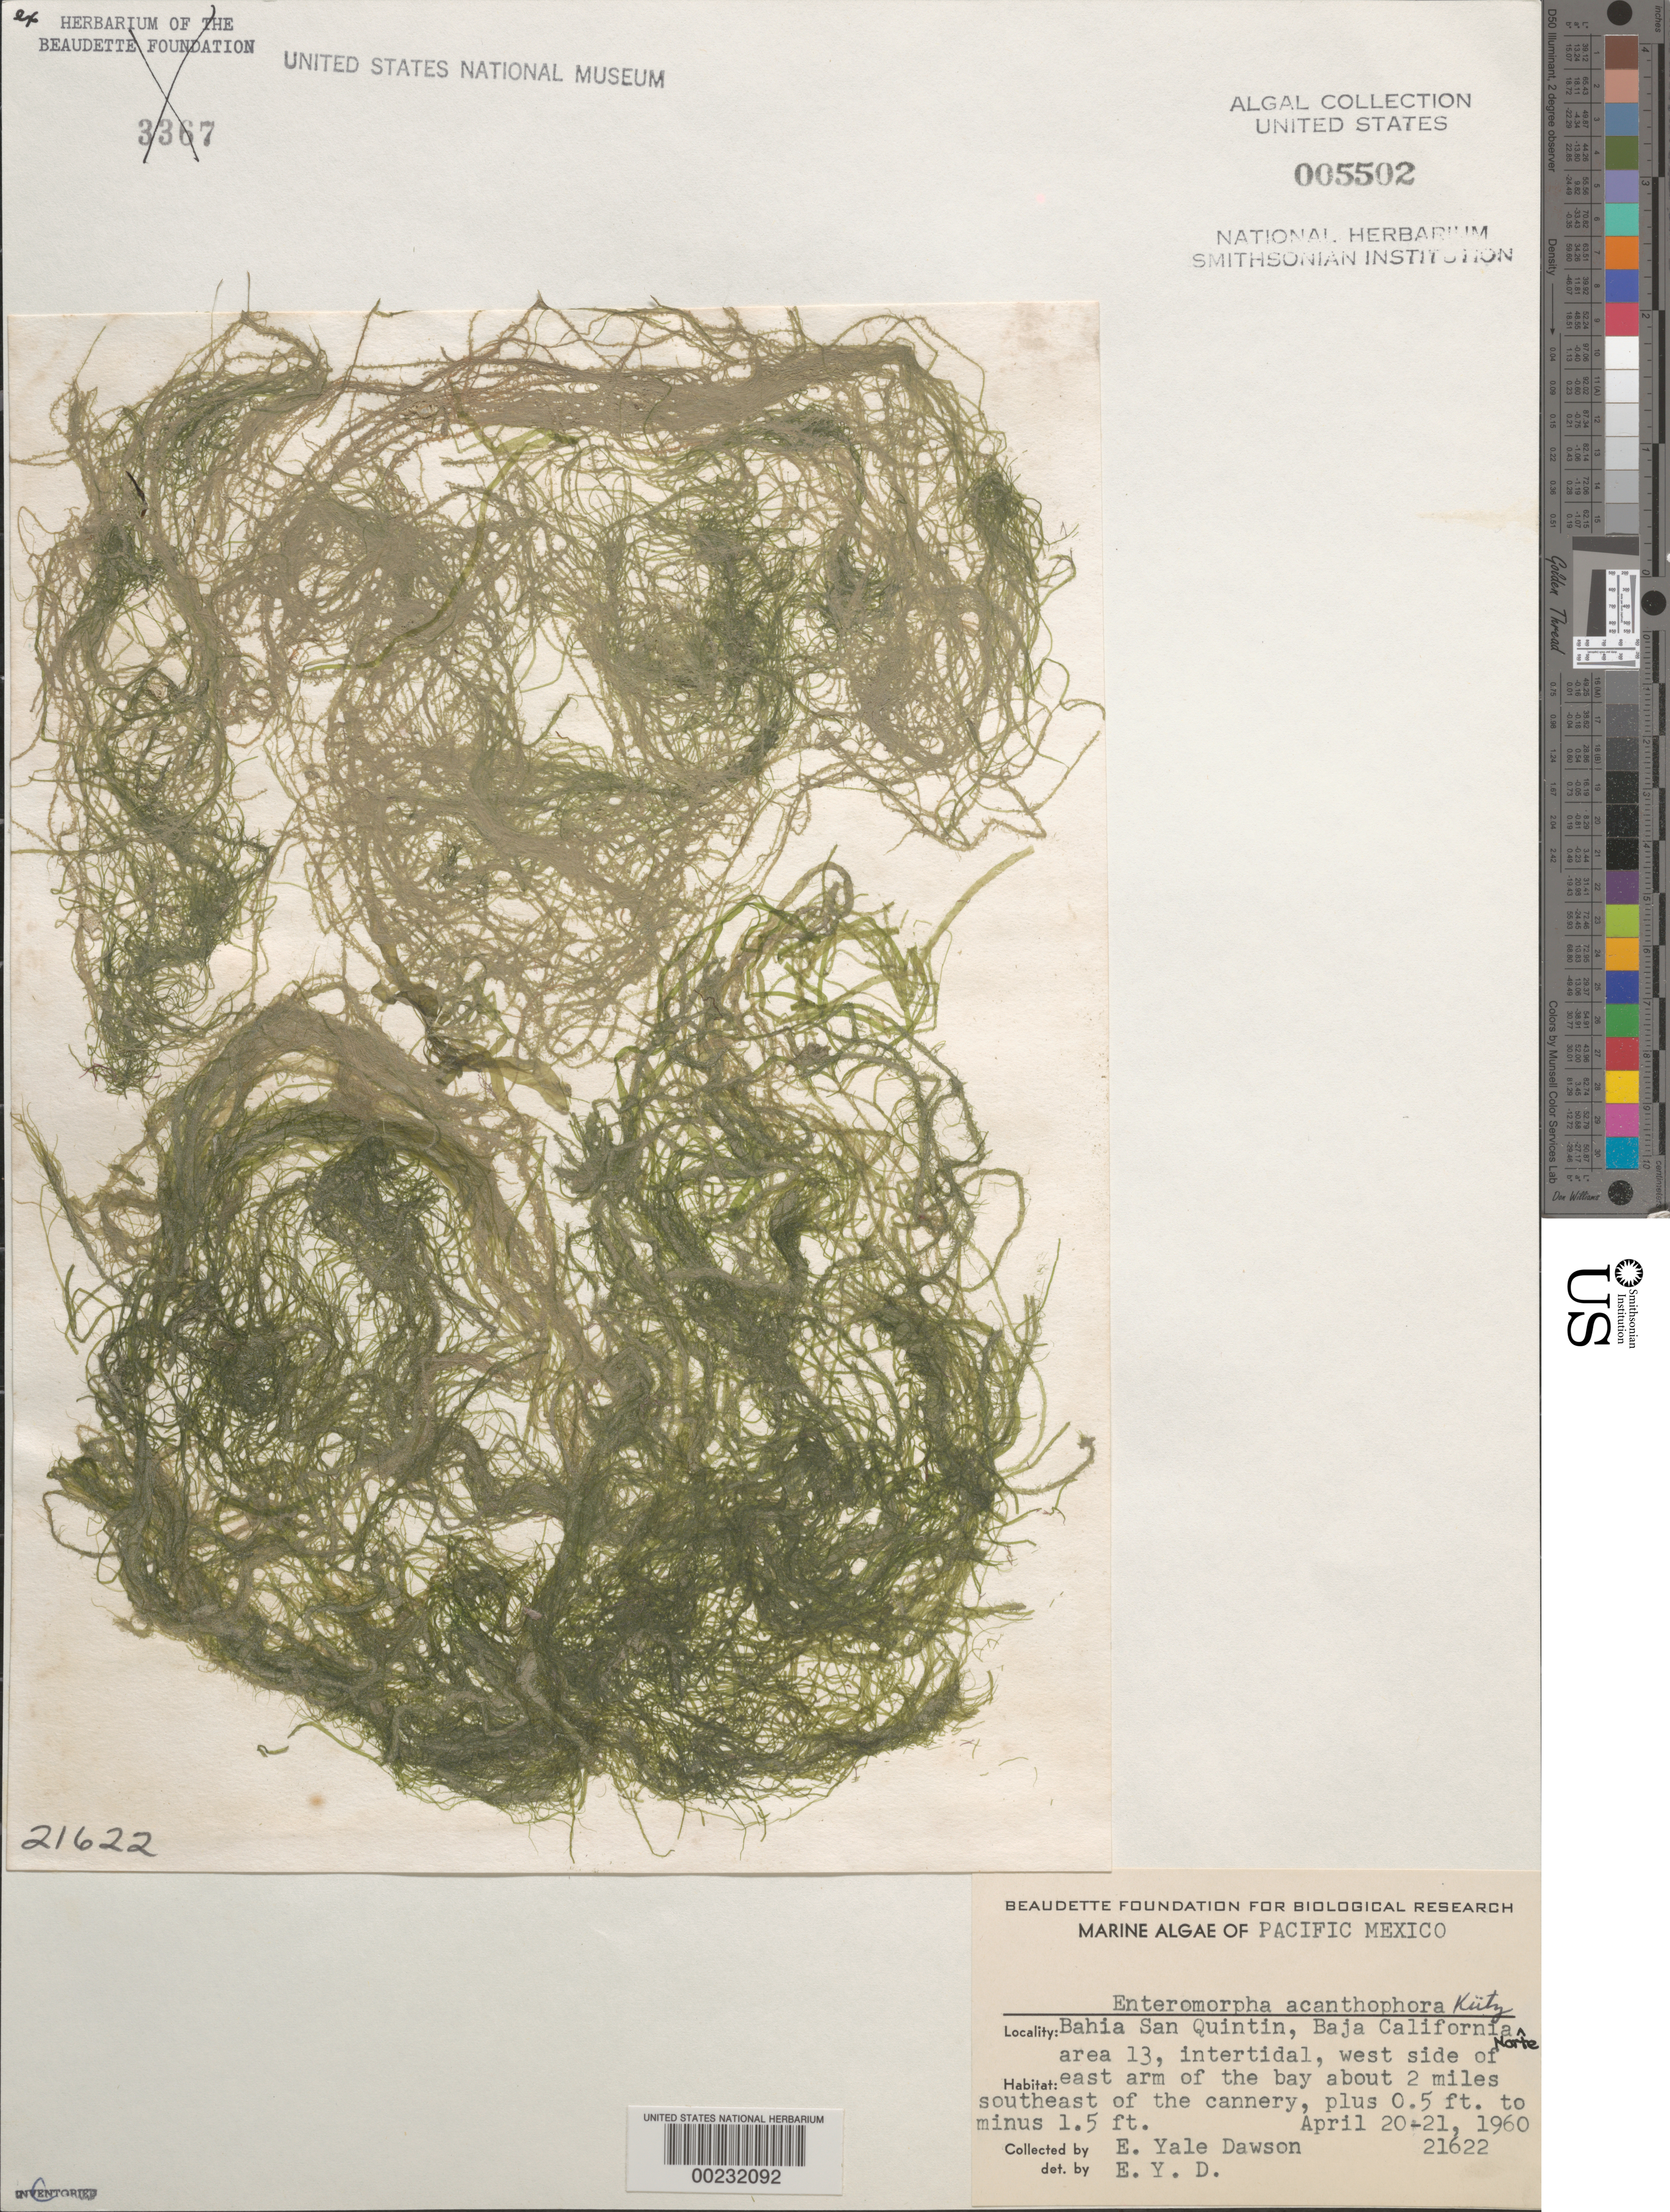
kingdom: Plantae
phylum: Chlorophyta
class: Ulvophyceae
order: Ulvales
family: Ulvaceae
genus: Ulva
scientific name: Ulva acanthophora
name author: (Kütz.) H.S. Hayden et al.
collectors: E. Y. Dawson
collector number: EYD 21622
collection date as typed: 20 Apr 1960 TO 21 Apr 1960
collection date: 1960-04-20/1960-04-21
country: Mexico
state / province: Baja California Norte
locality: Bahia San Quintin, ca. 2 miles southeast of cannery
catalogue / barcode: US 5502